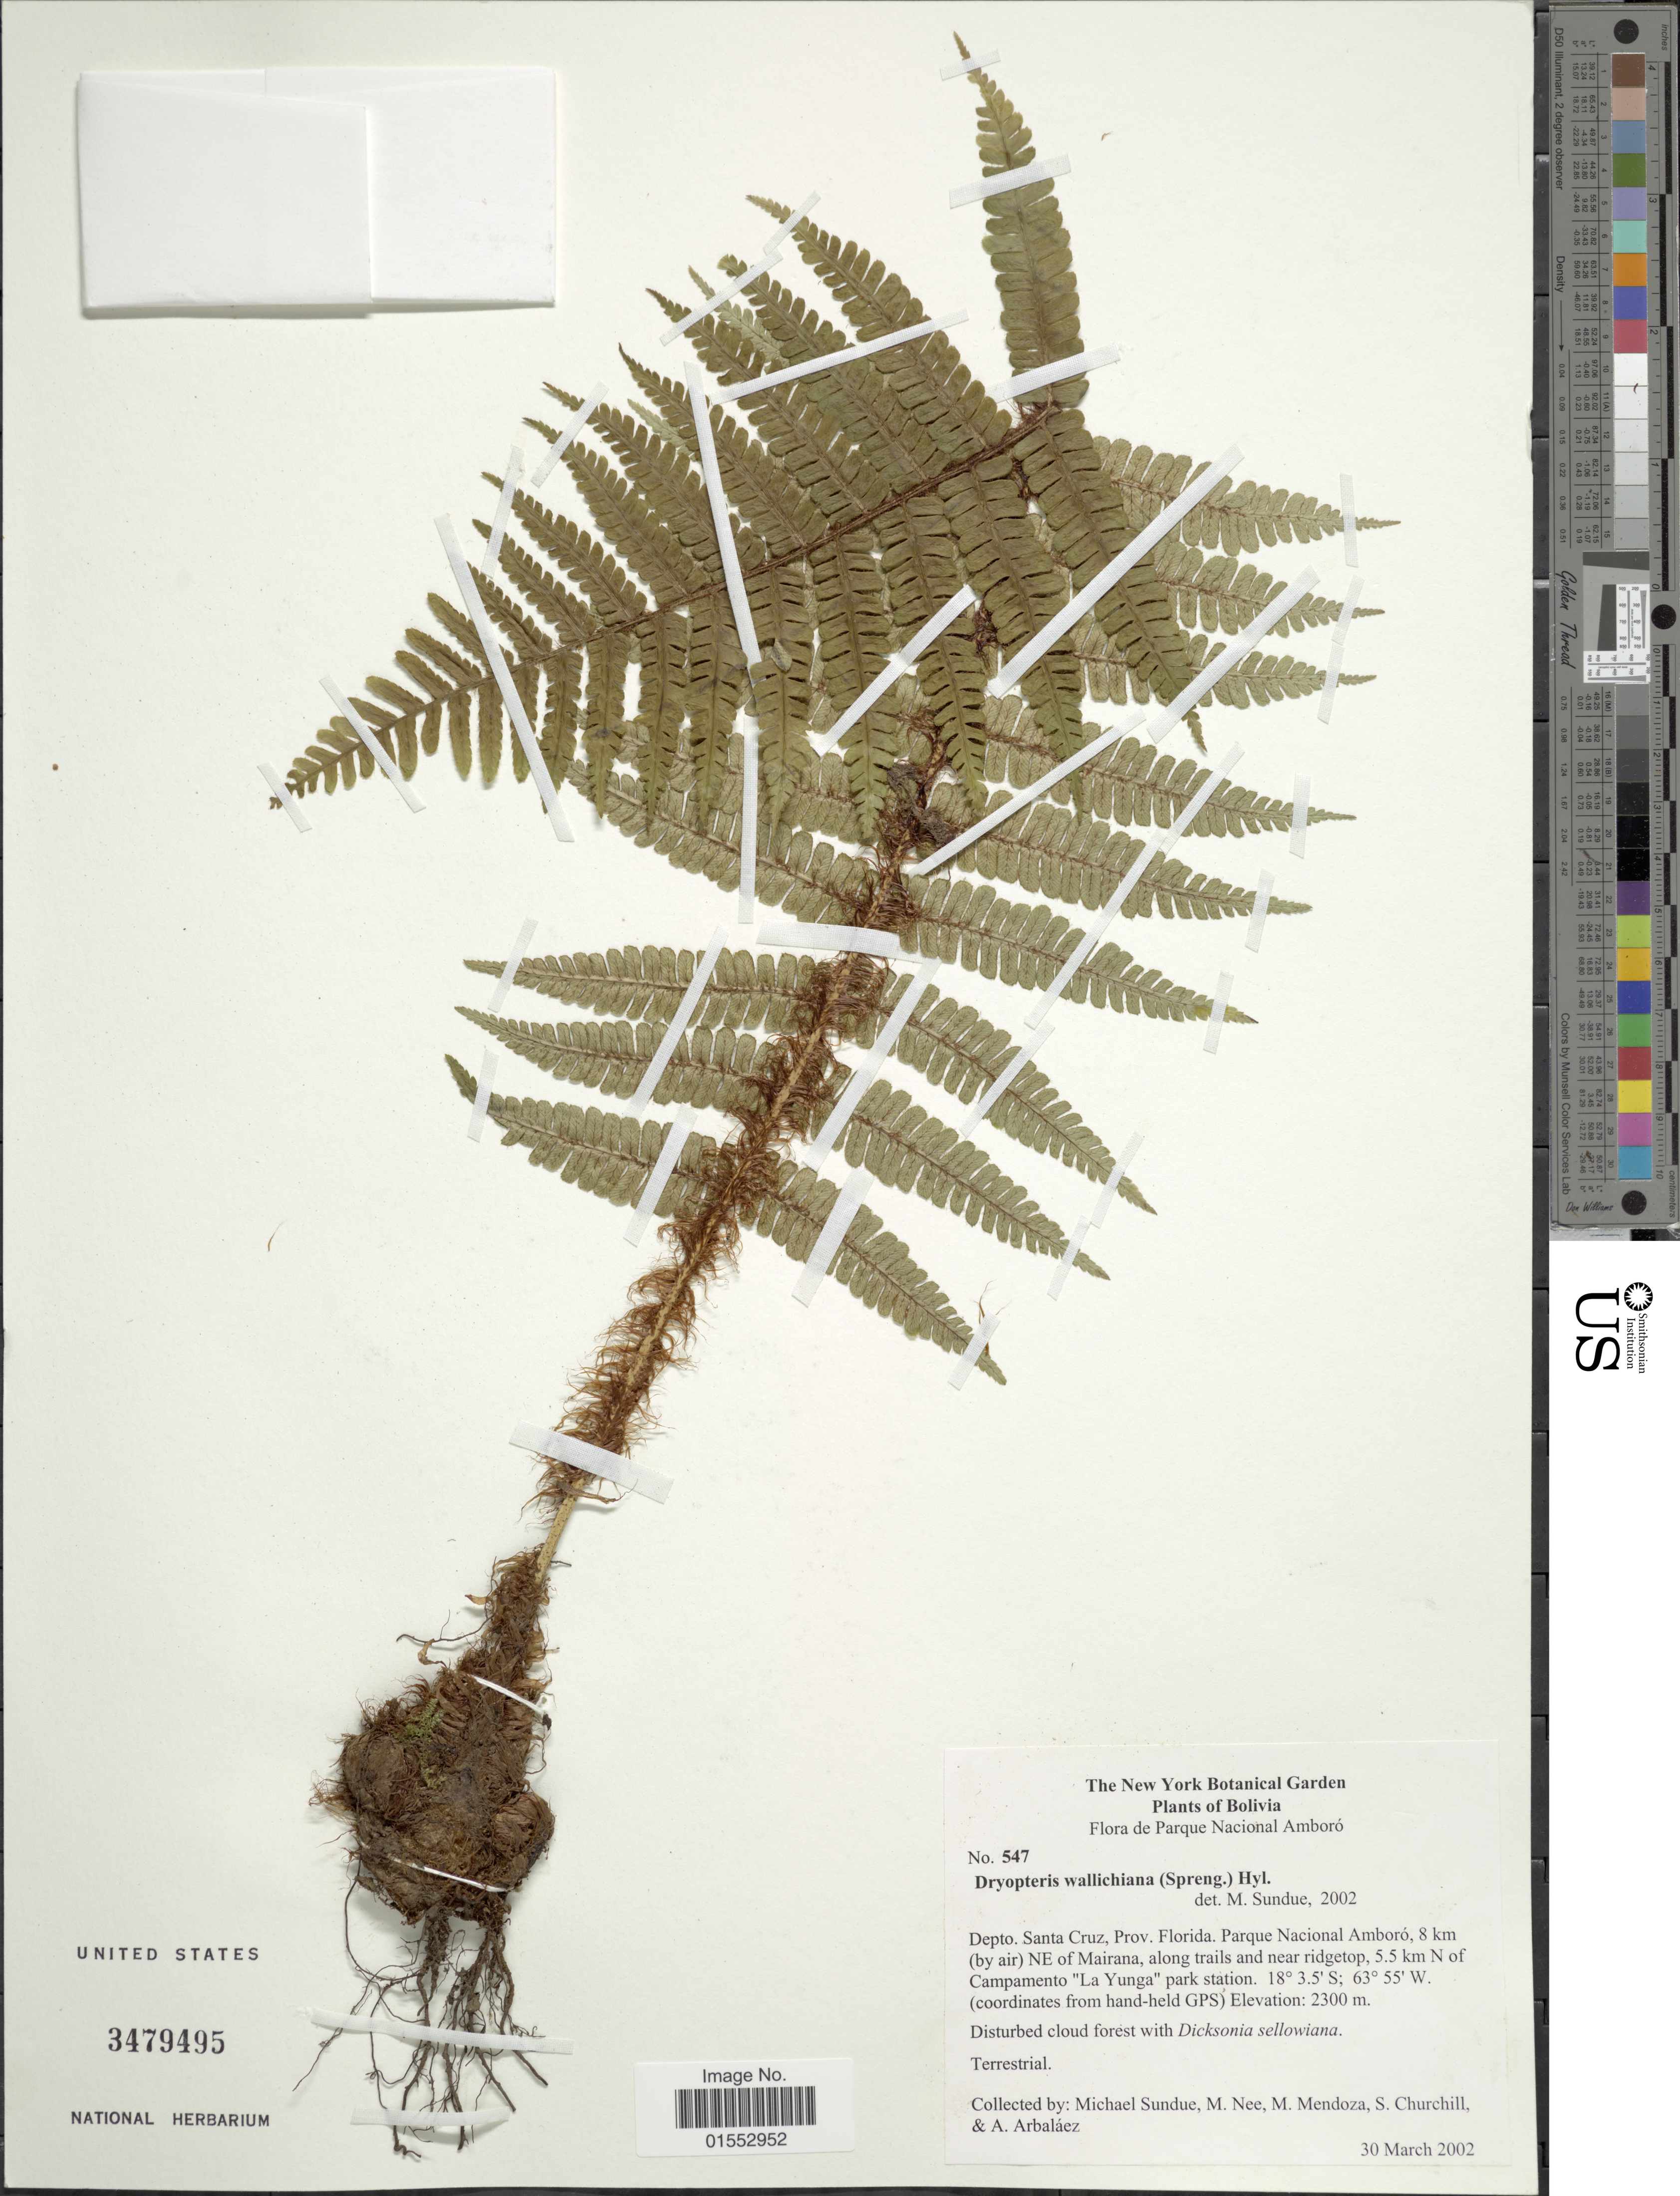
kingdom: Plantae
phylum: Tracheophyta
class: Polypodiopsida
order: Polypodiales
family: Dryopteridaceae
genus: Dryopteris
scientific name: Dryopteris wallichiana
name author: (Spreng.) Hyl.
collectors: M. Sundue, M. Nee, M. Mendoza, S. Churchill & A. Arbaláez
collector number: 547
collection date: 2002-03-30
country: Bolivia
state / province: Santa Cruz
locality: Bolivia, Flora de Parque Nacional Amboro. Depto. santa Cruz, Prov. Florida. Parque Nacional Amboro, 8 km 9By air) NE of Mairana, along trails and near ridgetop, 5.5 km N of Campamento La Yunga park station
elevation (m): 2300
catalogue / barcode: US 3479495